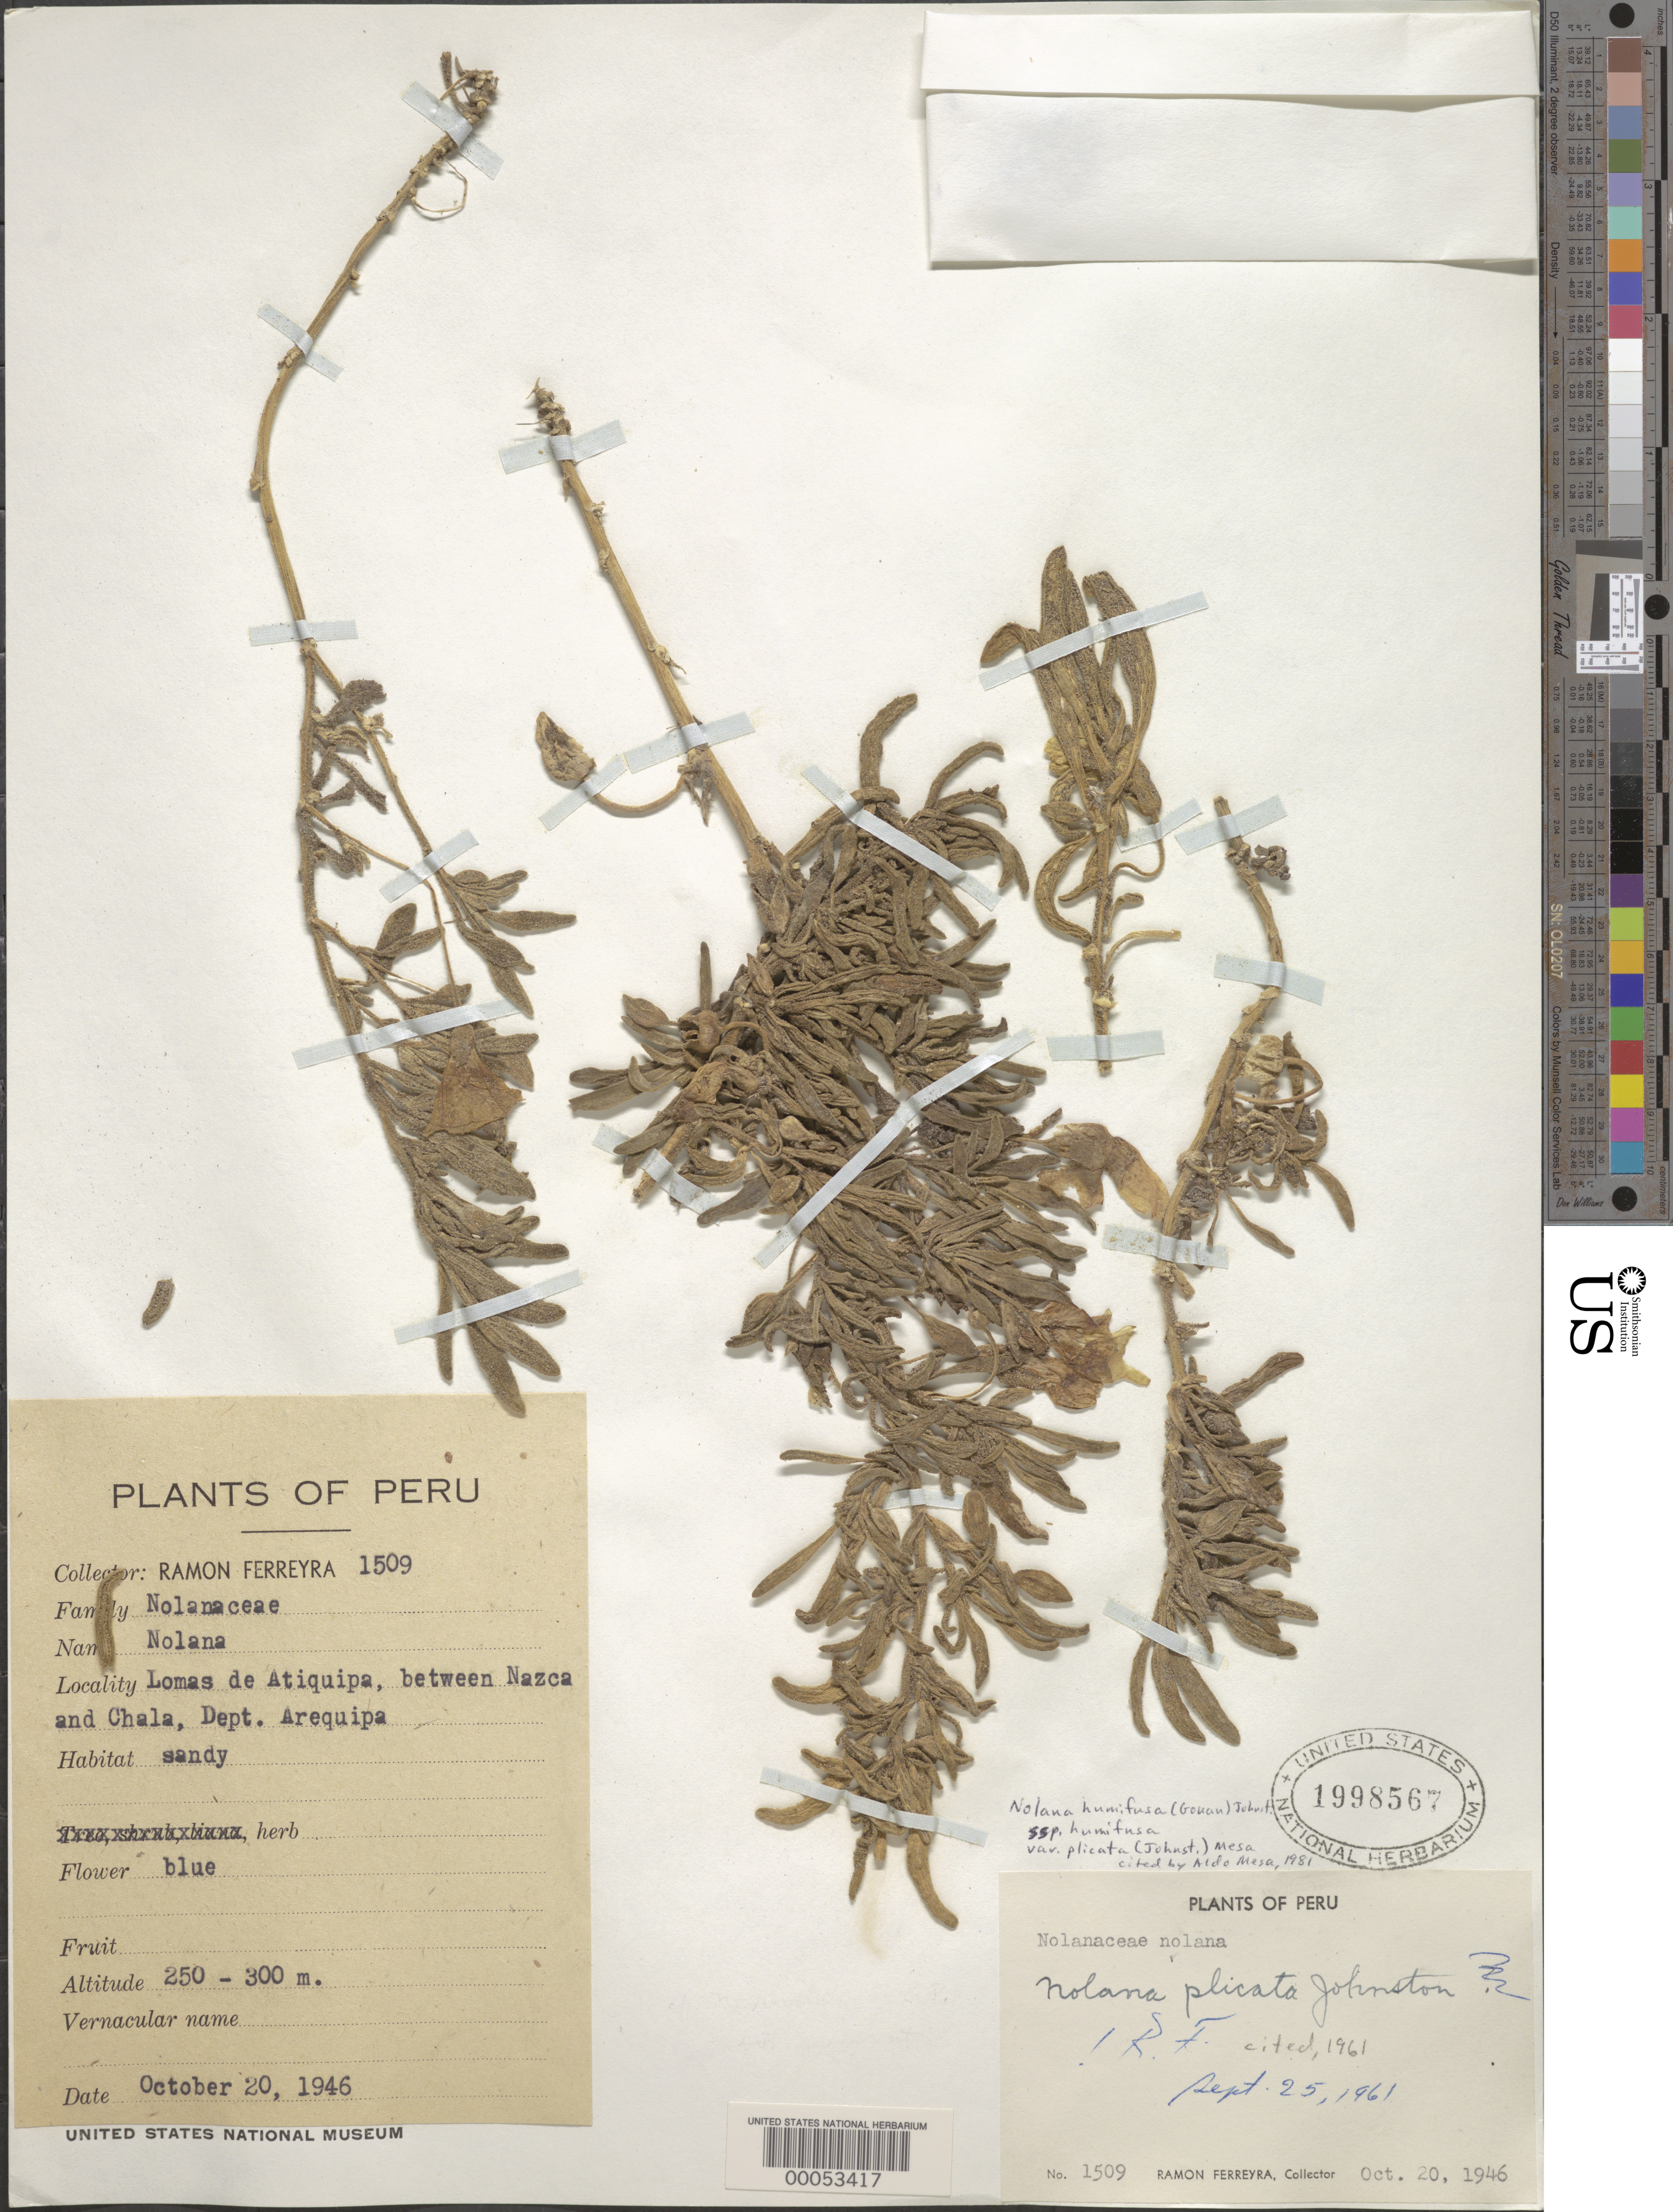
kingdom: Plantae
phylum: Tracheophyta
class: Magnoliopsida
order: Solanales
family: Solanaceae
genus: Nolana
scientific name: Nolana humifusa var. plicata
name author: (I.M. Johnst.) Mesa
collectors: R. A. Ferreyra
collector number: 1509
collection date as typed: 20 Oct 1946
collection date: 1946-10-20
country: Peru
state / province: Arequipa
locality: between Nazca and Chala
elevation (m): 250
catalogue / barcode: US 1998567